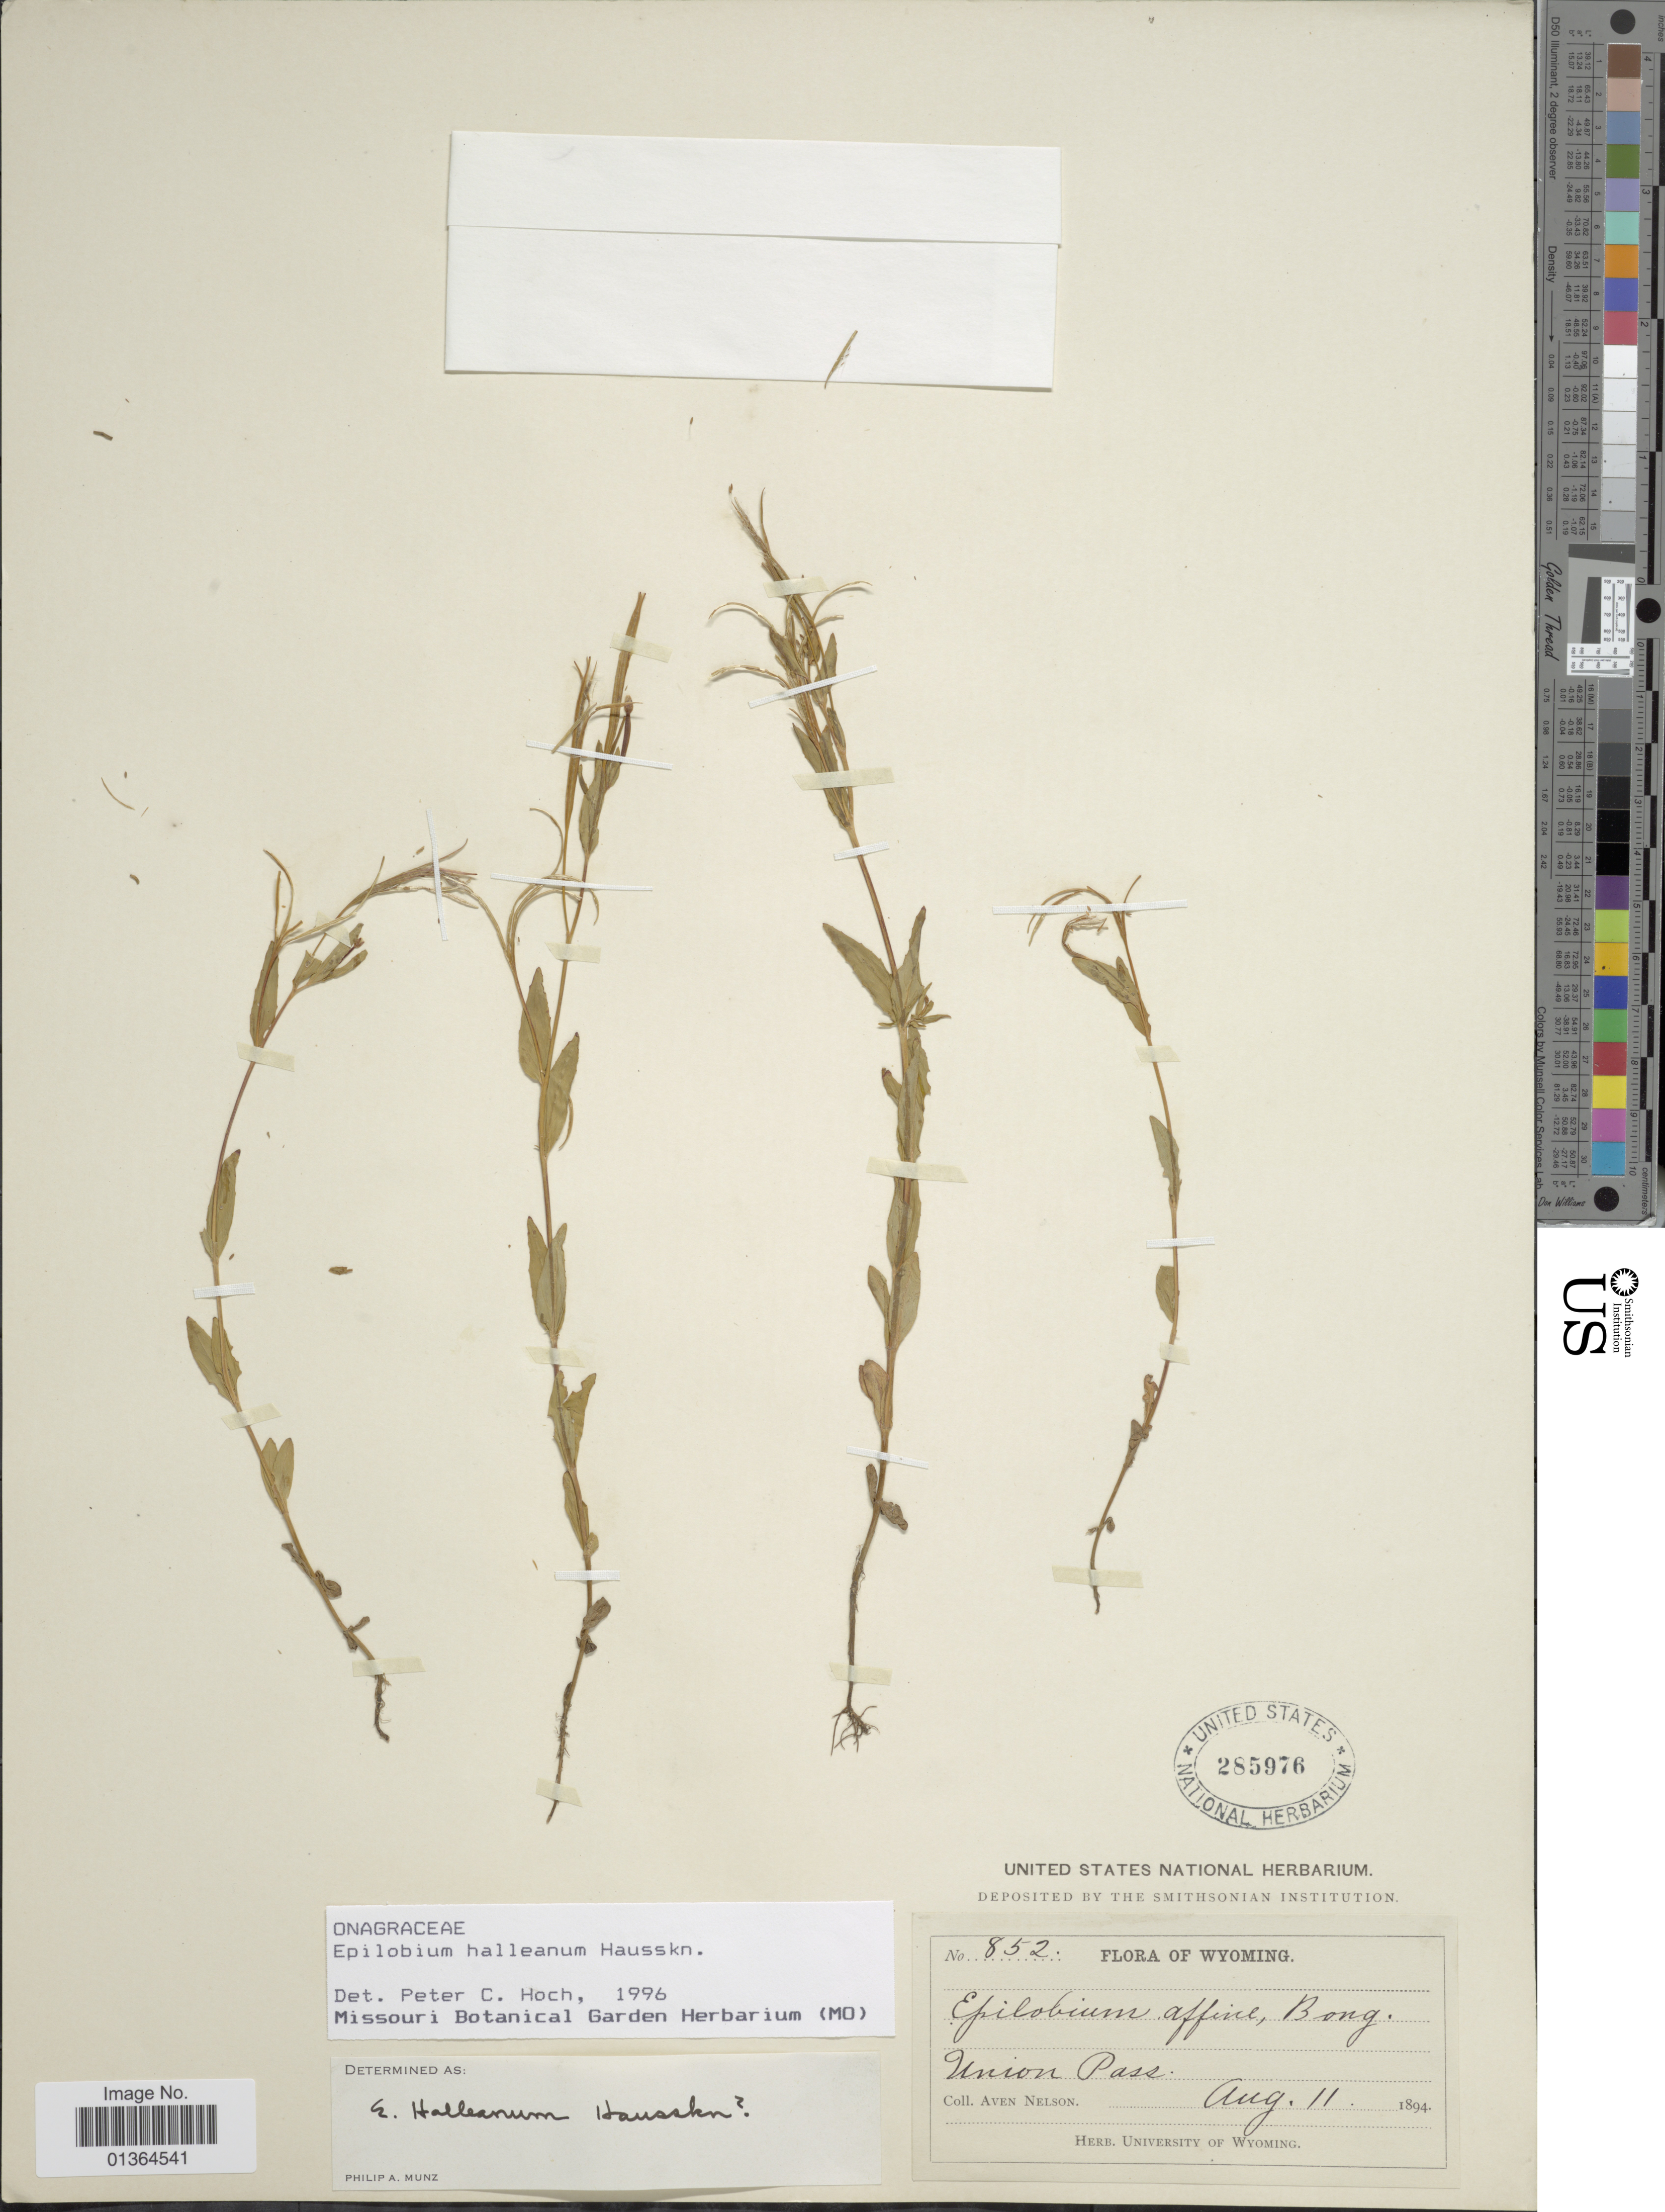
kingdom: Plantae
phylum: Tracheophyta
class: Magnoliopsida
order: Myrtales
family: Onagraceae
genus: Epilobium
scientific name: Epilobium hallianum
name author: Hausskn.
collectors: A. Nelson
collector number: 852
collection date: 1894-08-11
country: United States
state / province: Wyoming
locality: Union Pass.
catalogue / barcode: US 285976